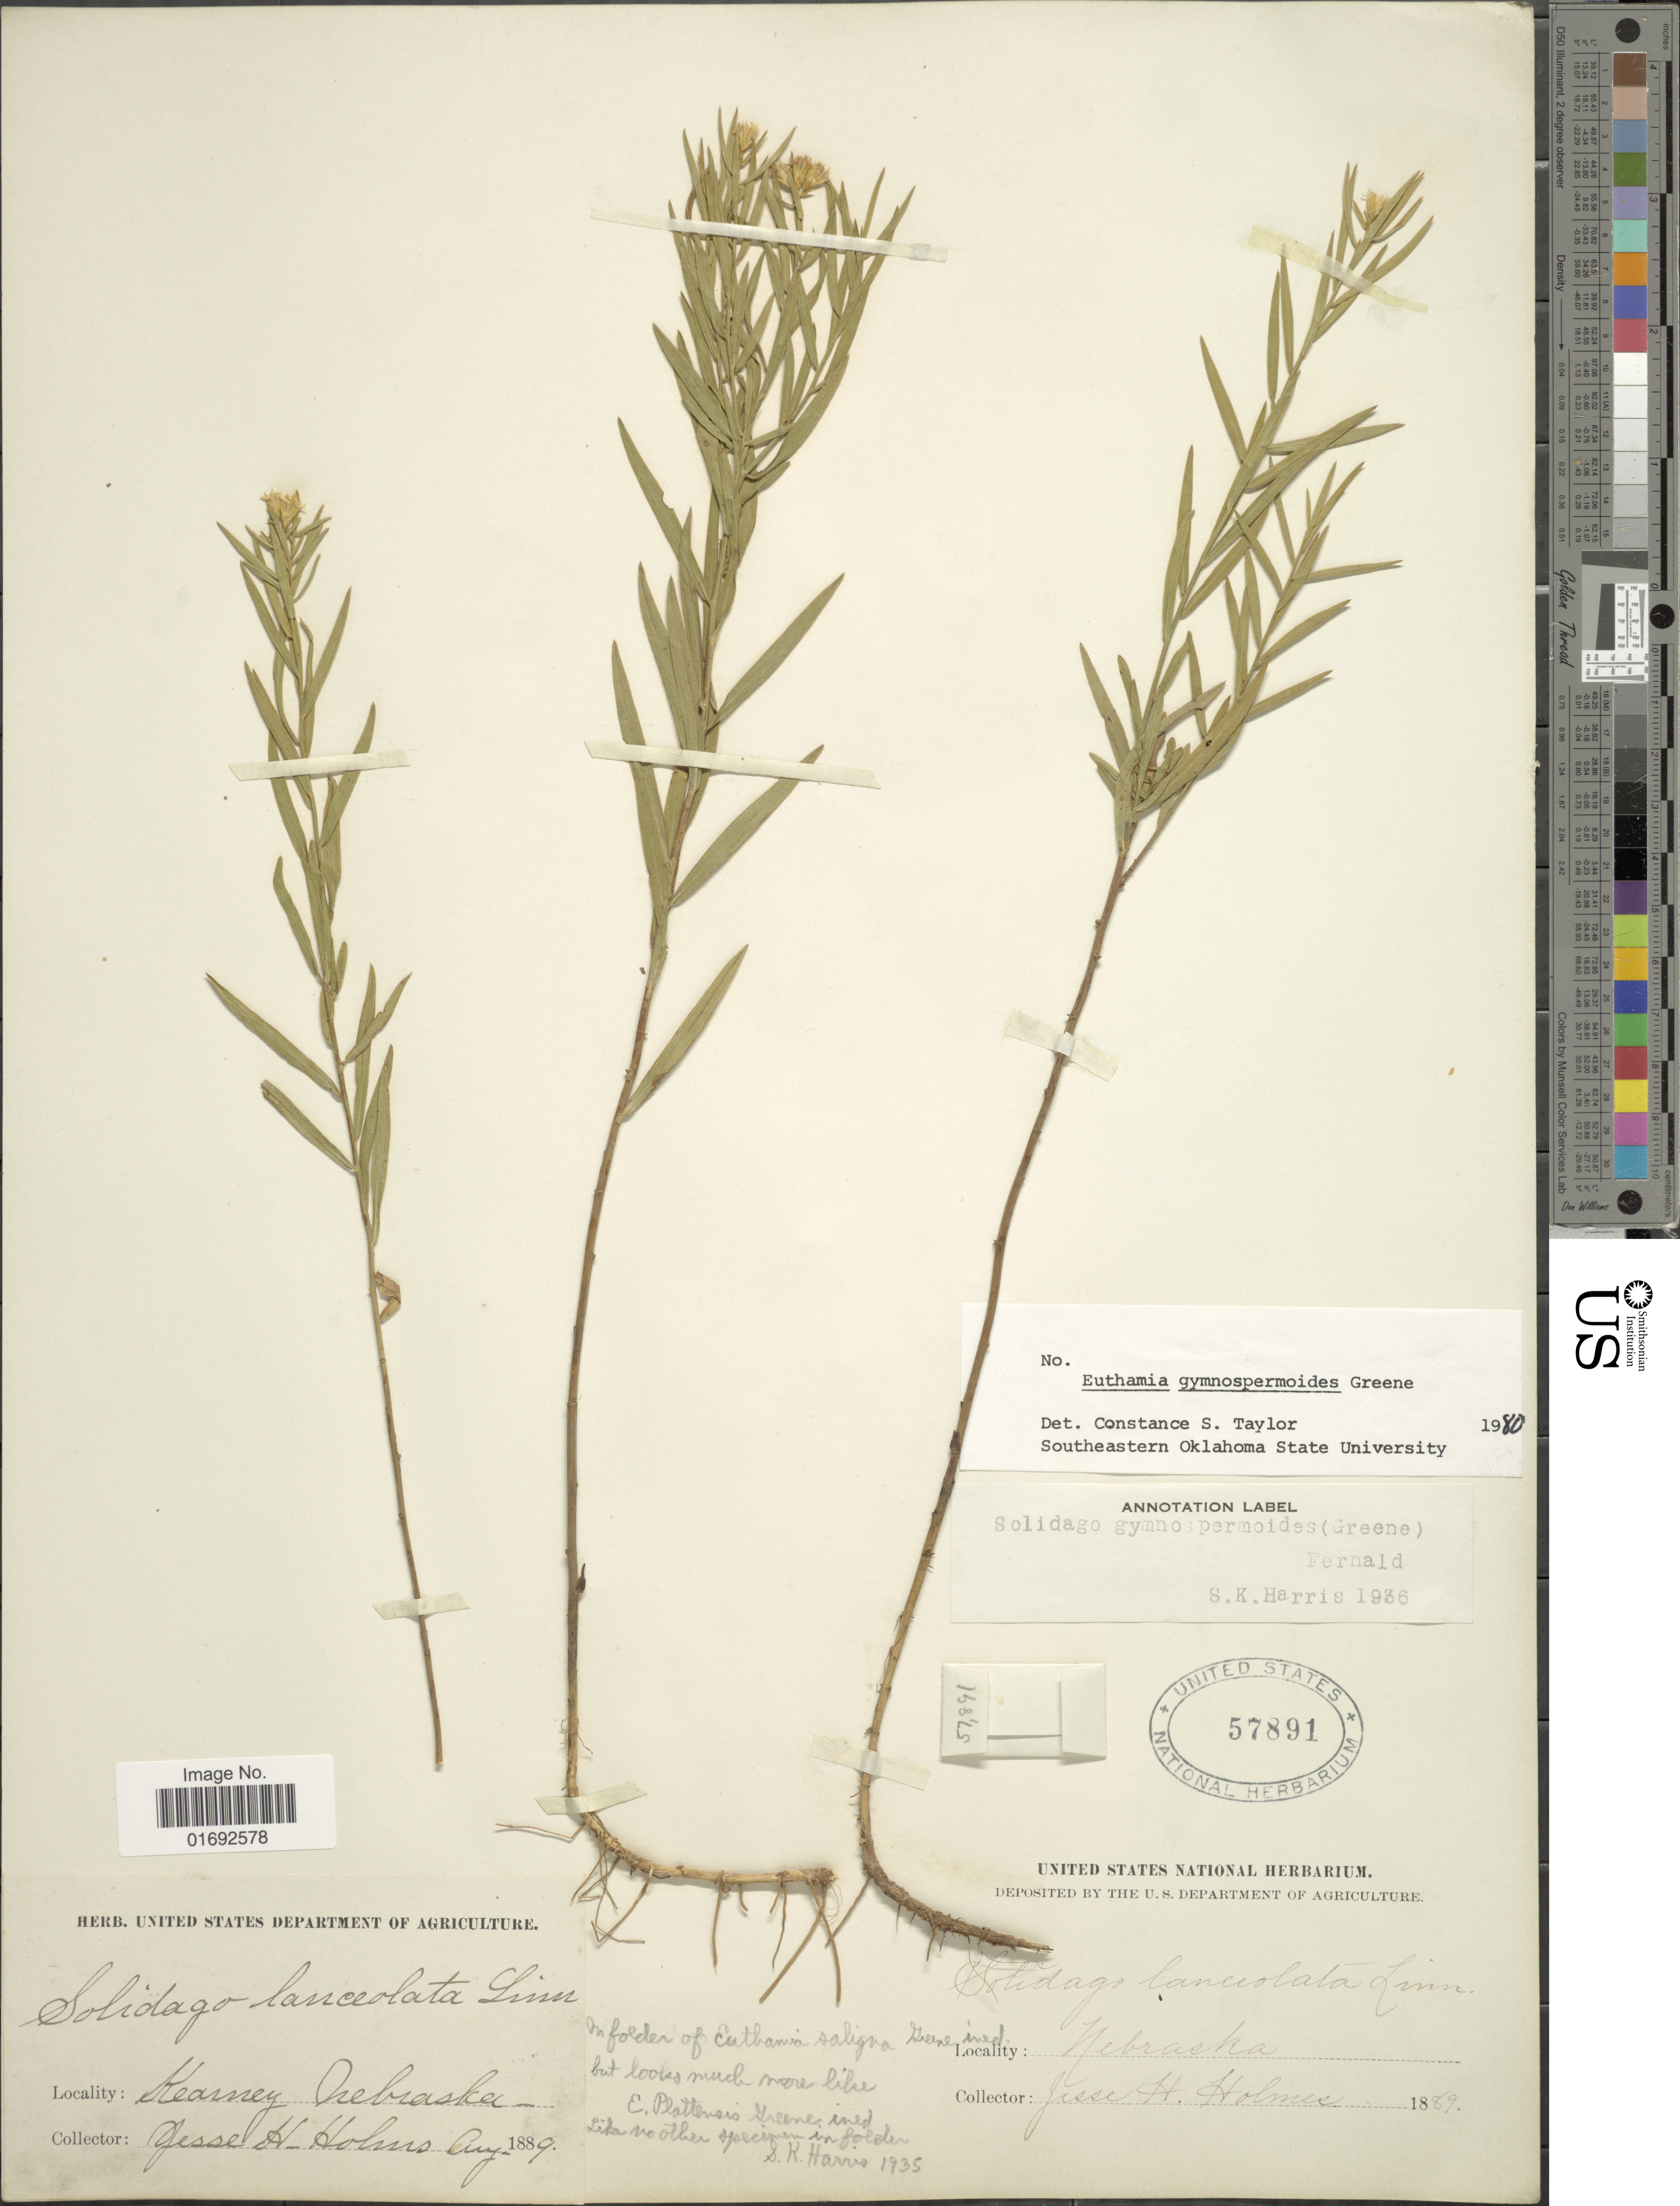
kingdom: Plantae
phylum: Tracheophyta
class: Magnoliopsida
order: Asterales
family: Asteraceae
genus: Euthamia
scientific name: Euthamia gymnospermoides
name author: Greene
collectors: J. H. Holms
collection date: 1889-08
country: United States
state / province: Nebraska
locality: Kearney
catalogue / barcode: US 57891